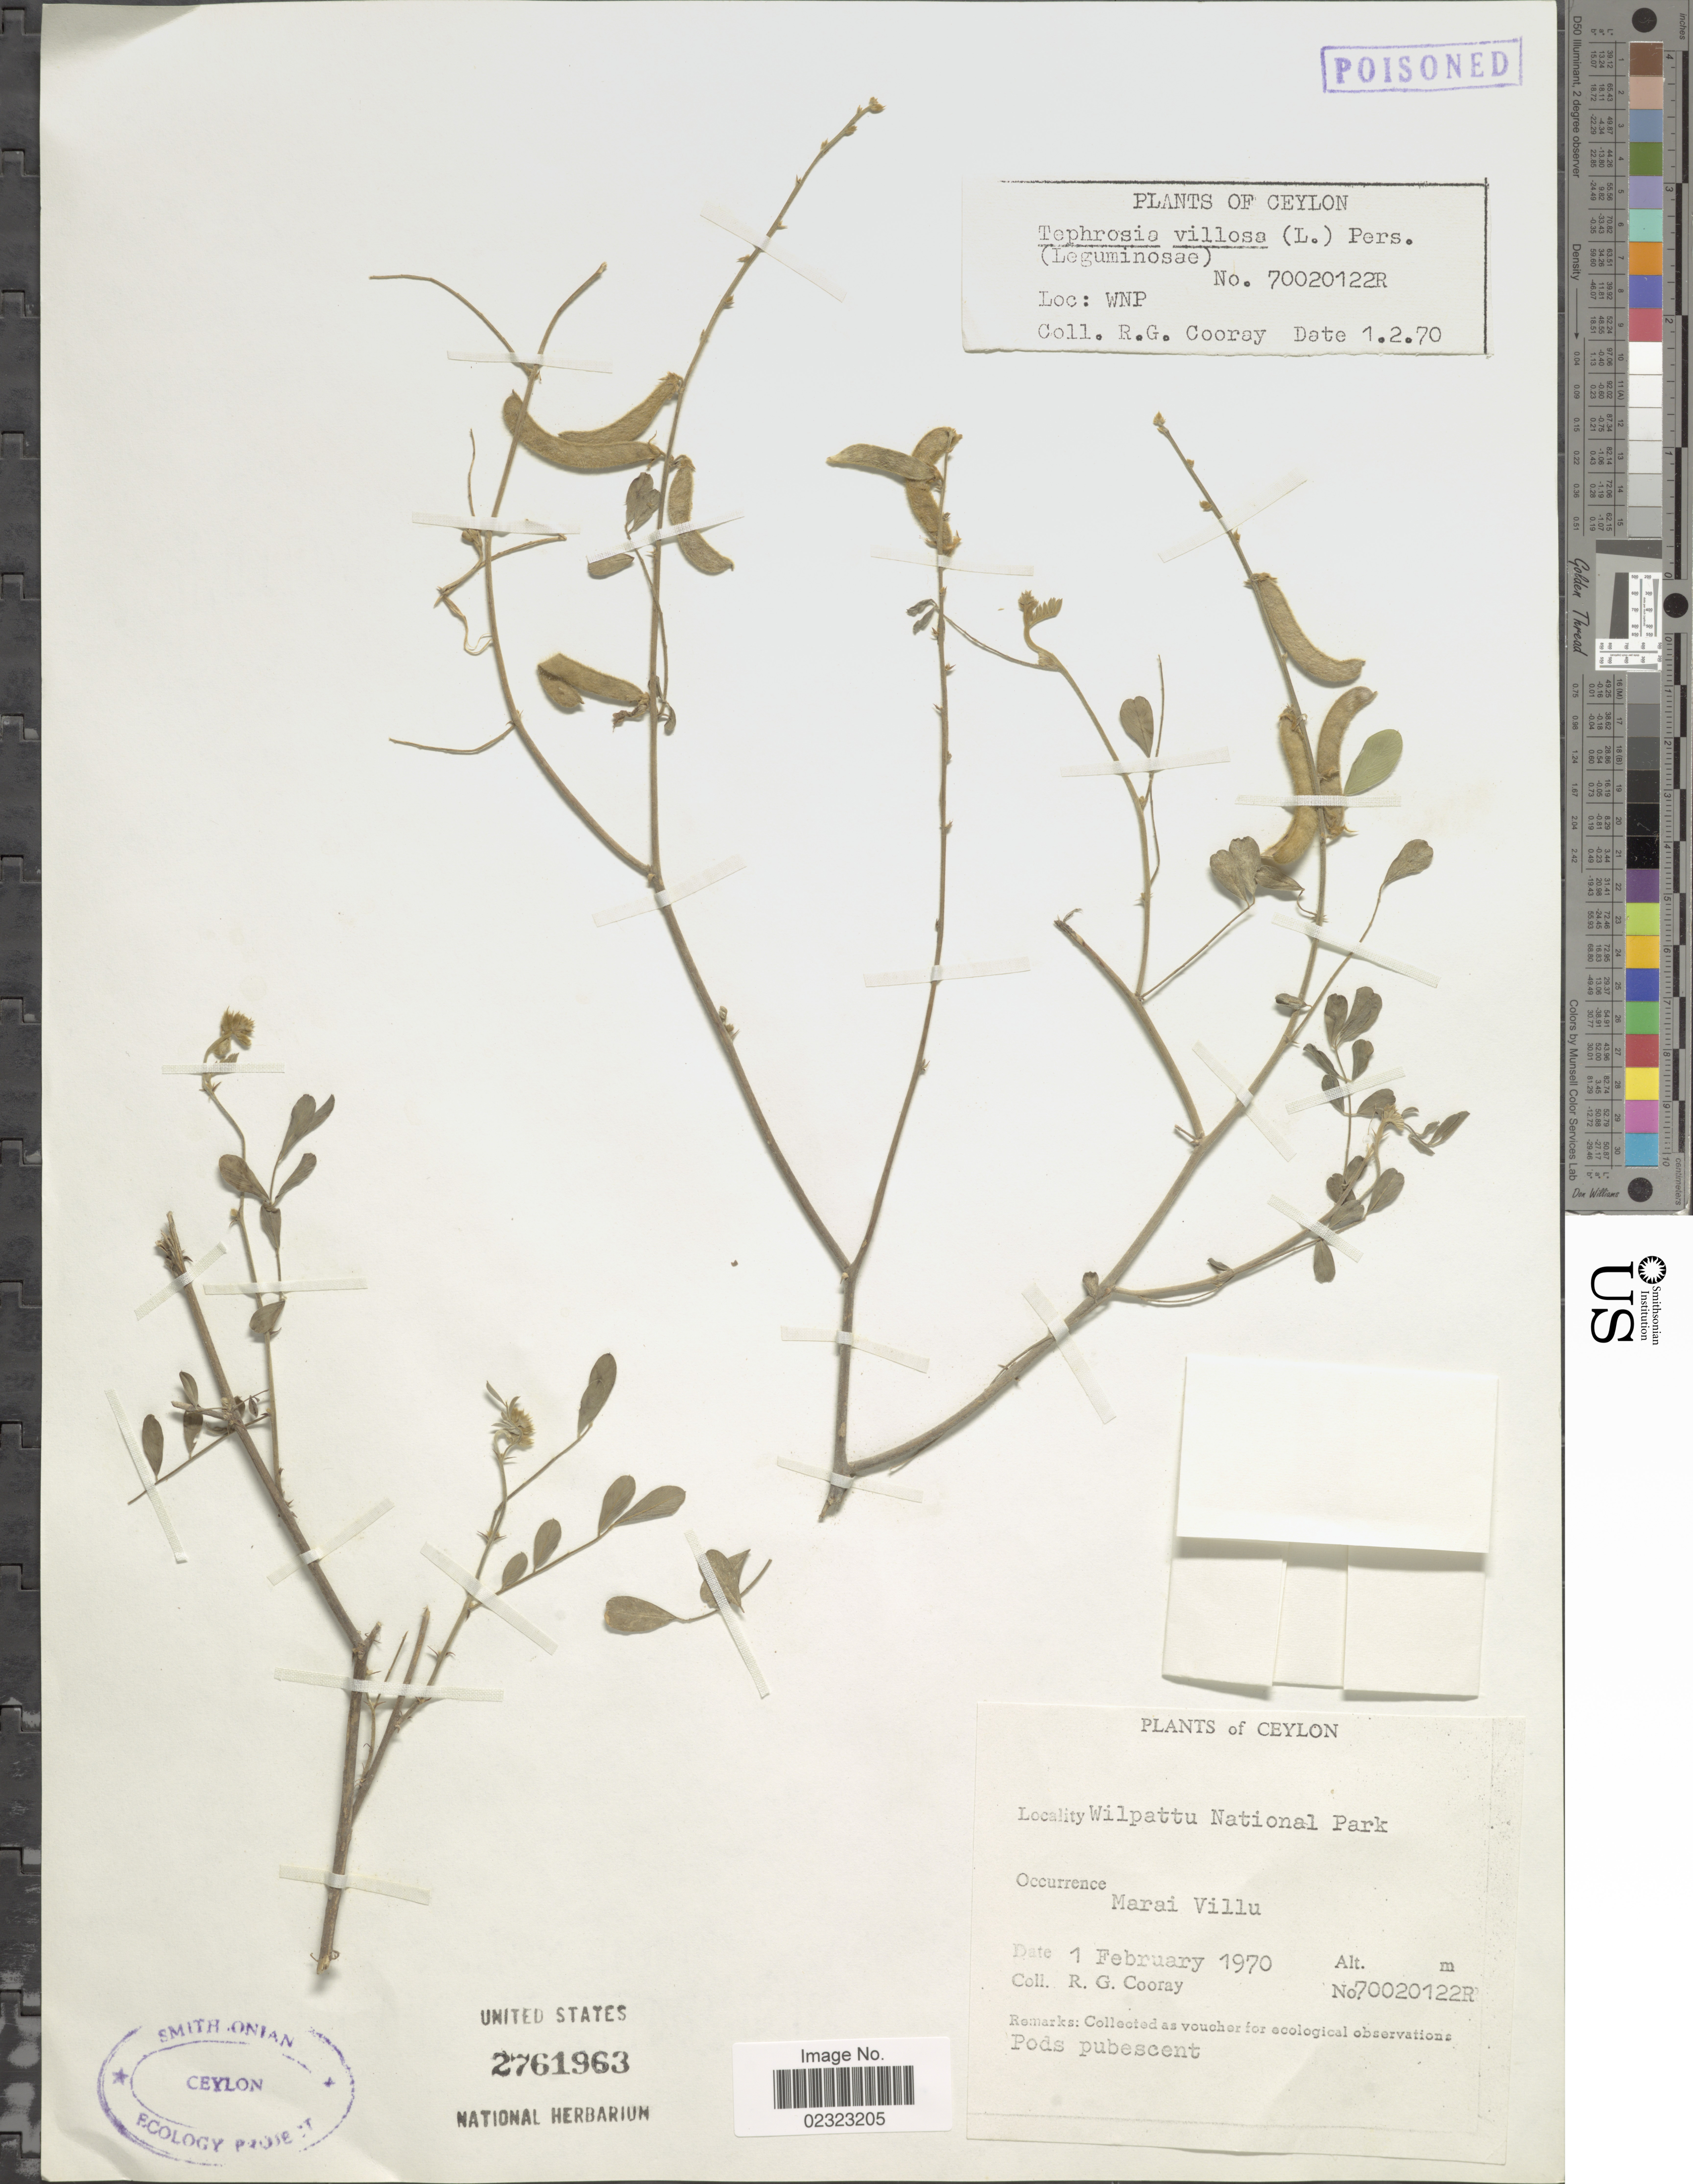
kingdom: Plantae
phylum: Tracheophyta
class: Magnoliopsida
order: Fabales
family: Fabaceae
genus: Tephrosia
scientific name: Tephrosia villosa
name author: Pers.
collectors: R. Cooray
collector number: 70020122R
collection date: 1970-02-01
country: Sri Lanka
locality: Ceylon. Wilpattu National Park. Marai Villu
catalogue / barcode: US 2761963